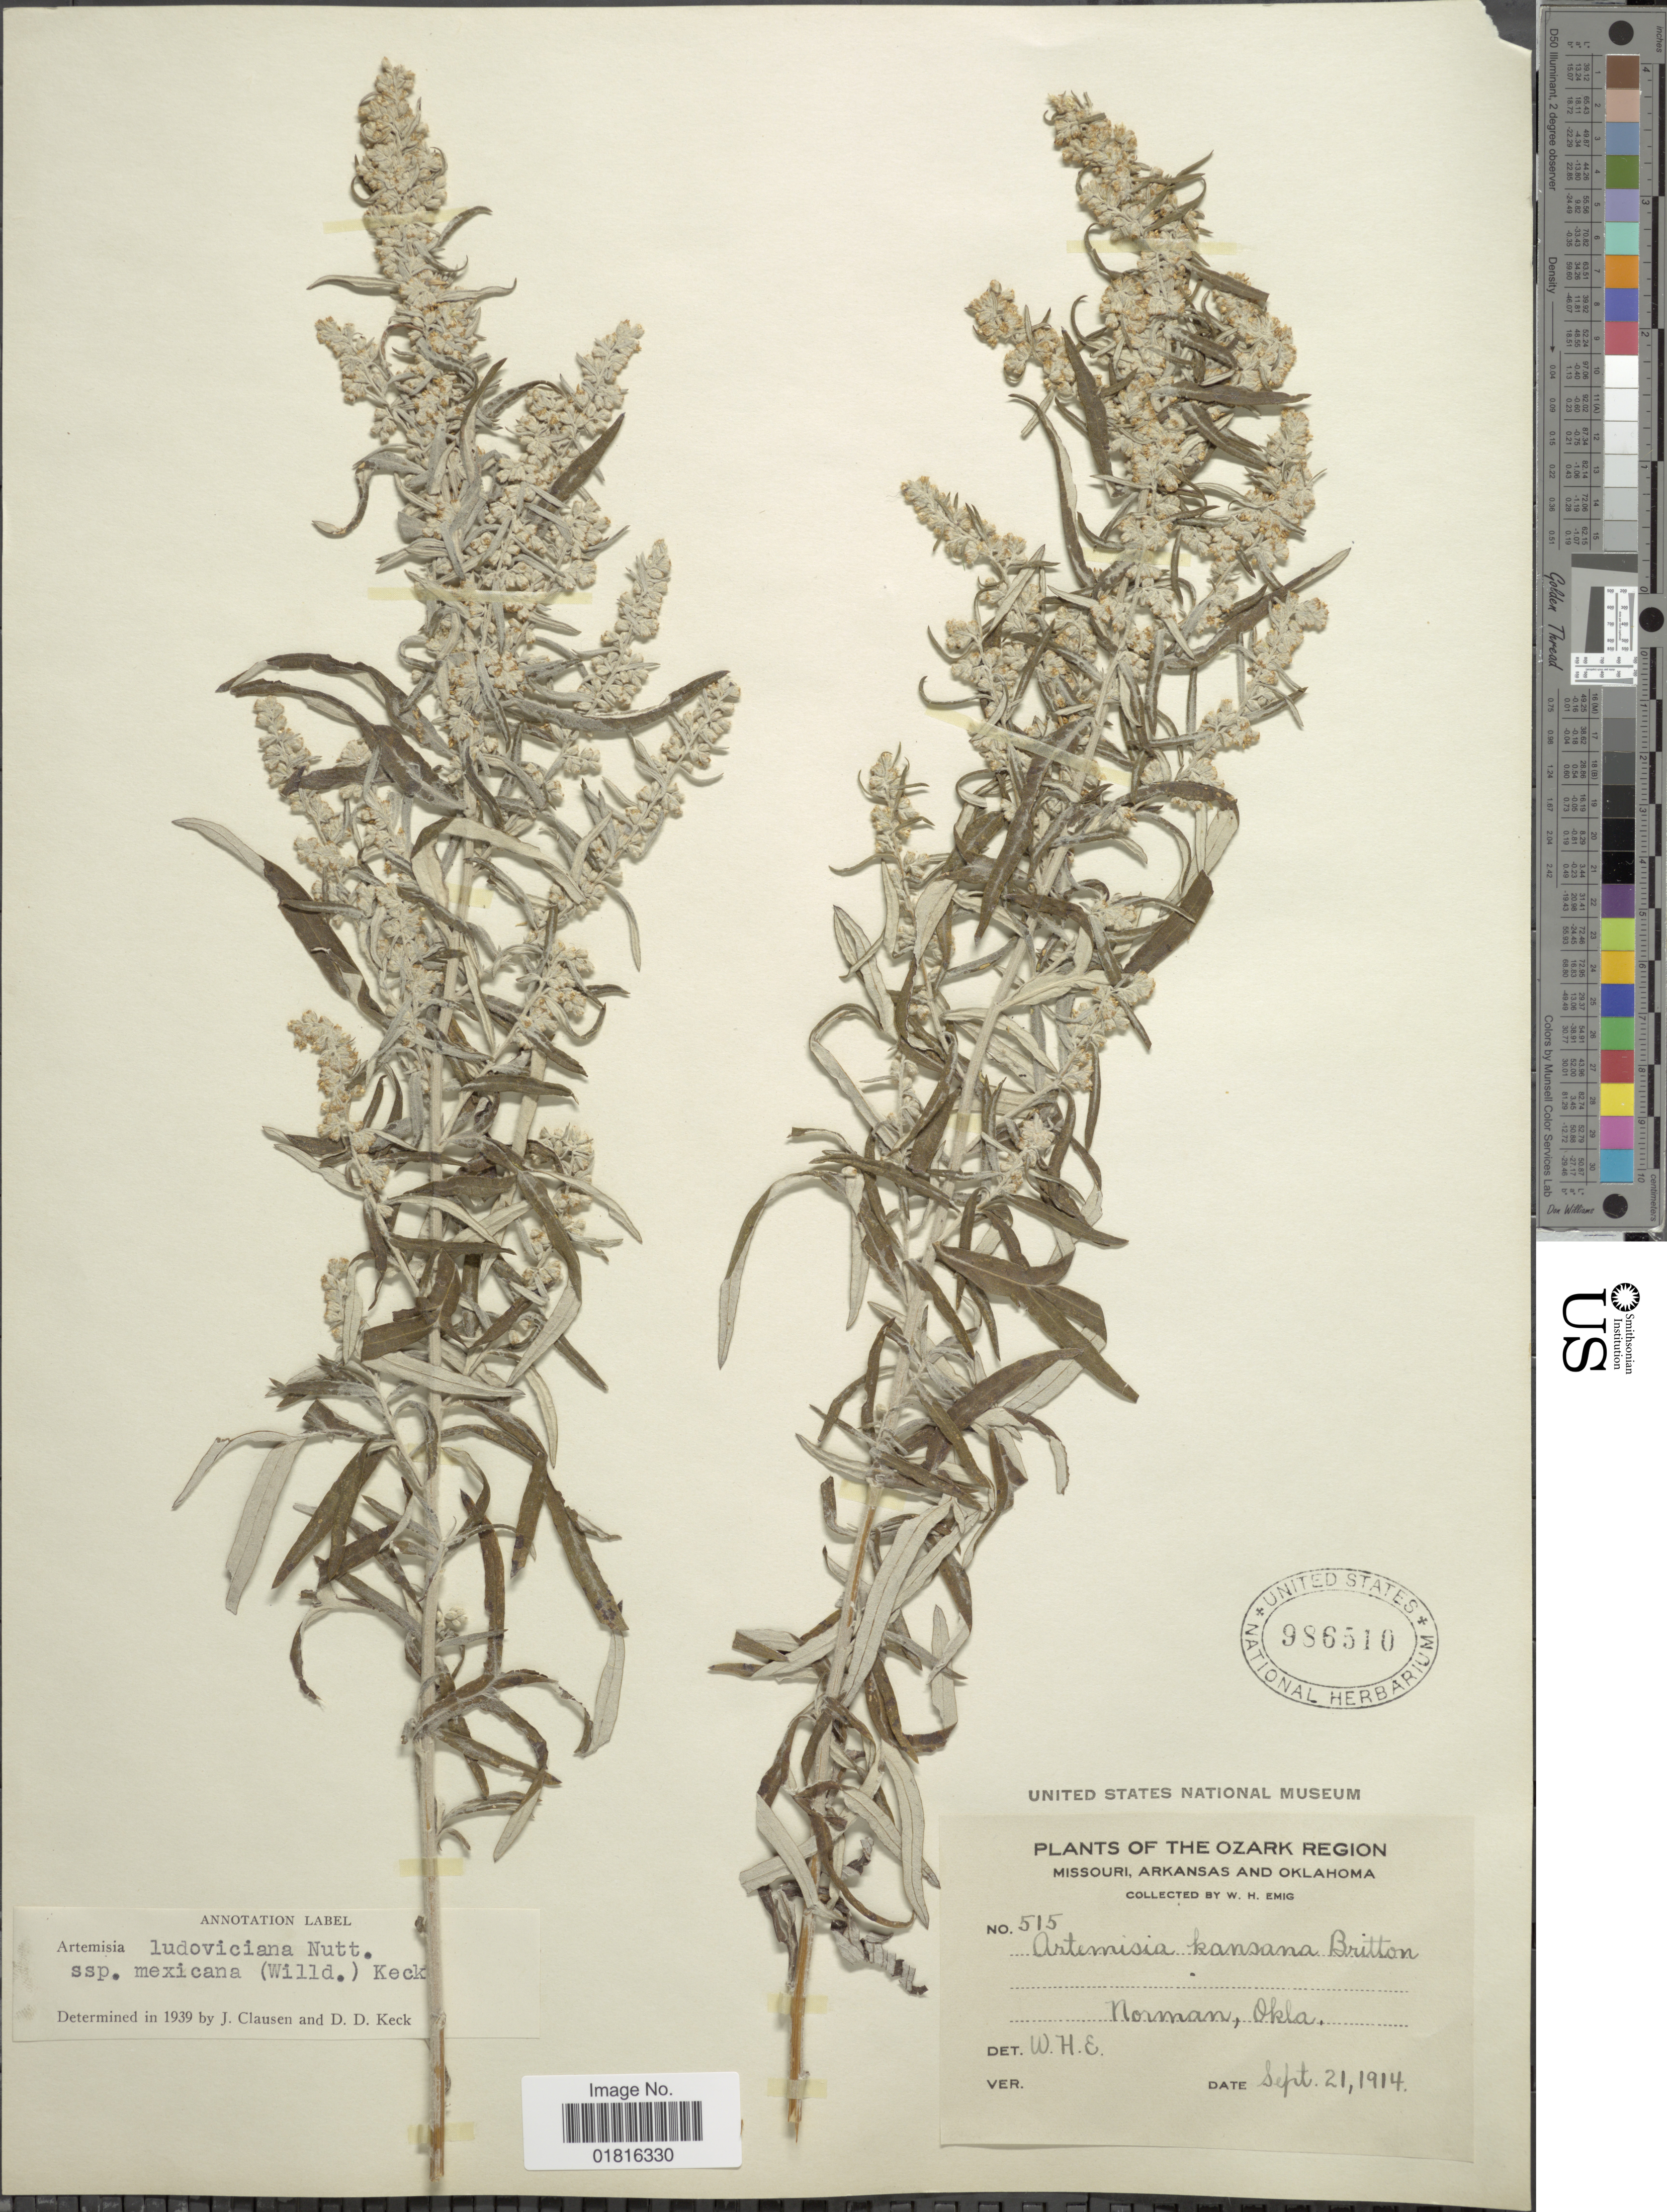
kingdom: Plantae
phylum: Tracheophyta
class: Magnoliopsida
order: Asterales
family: Asteraceae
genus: Artemisia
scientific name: Artemisia ludoviciana subsp. mexicana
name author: (Willd. ex Spreng.) D.D. Keck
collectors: W. H. Emig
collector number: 515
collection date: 1914-09-21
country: United States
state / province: Oklahoma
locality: The Ozark Region, Missouri, Arkansas and Oklahoma, Norman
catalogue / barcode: US 986510